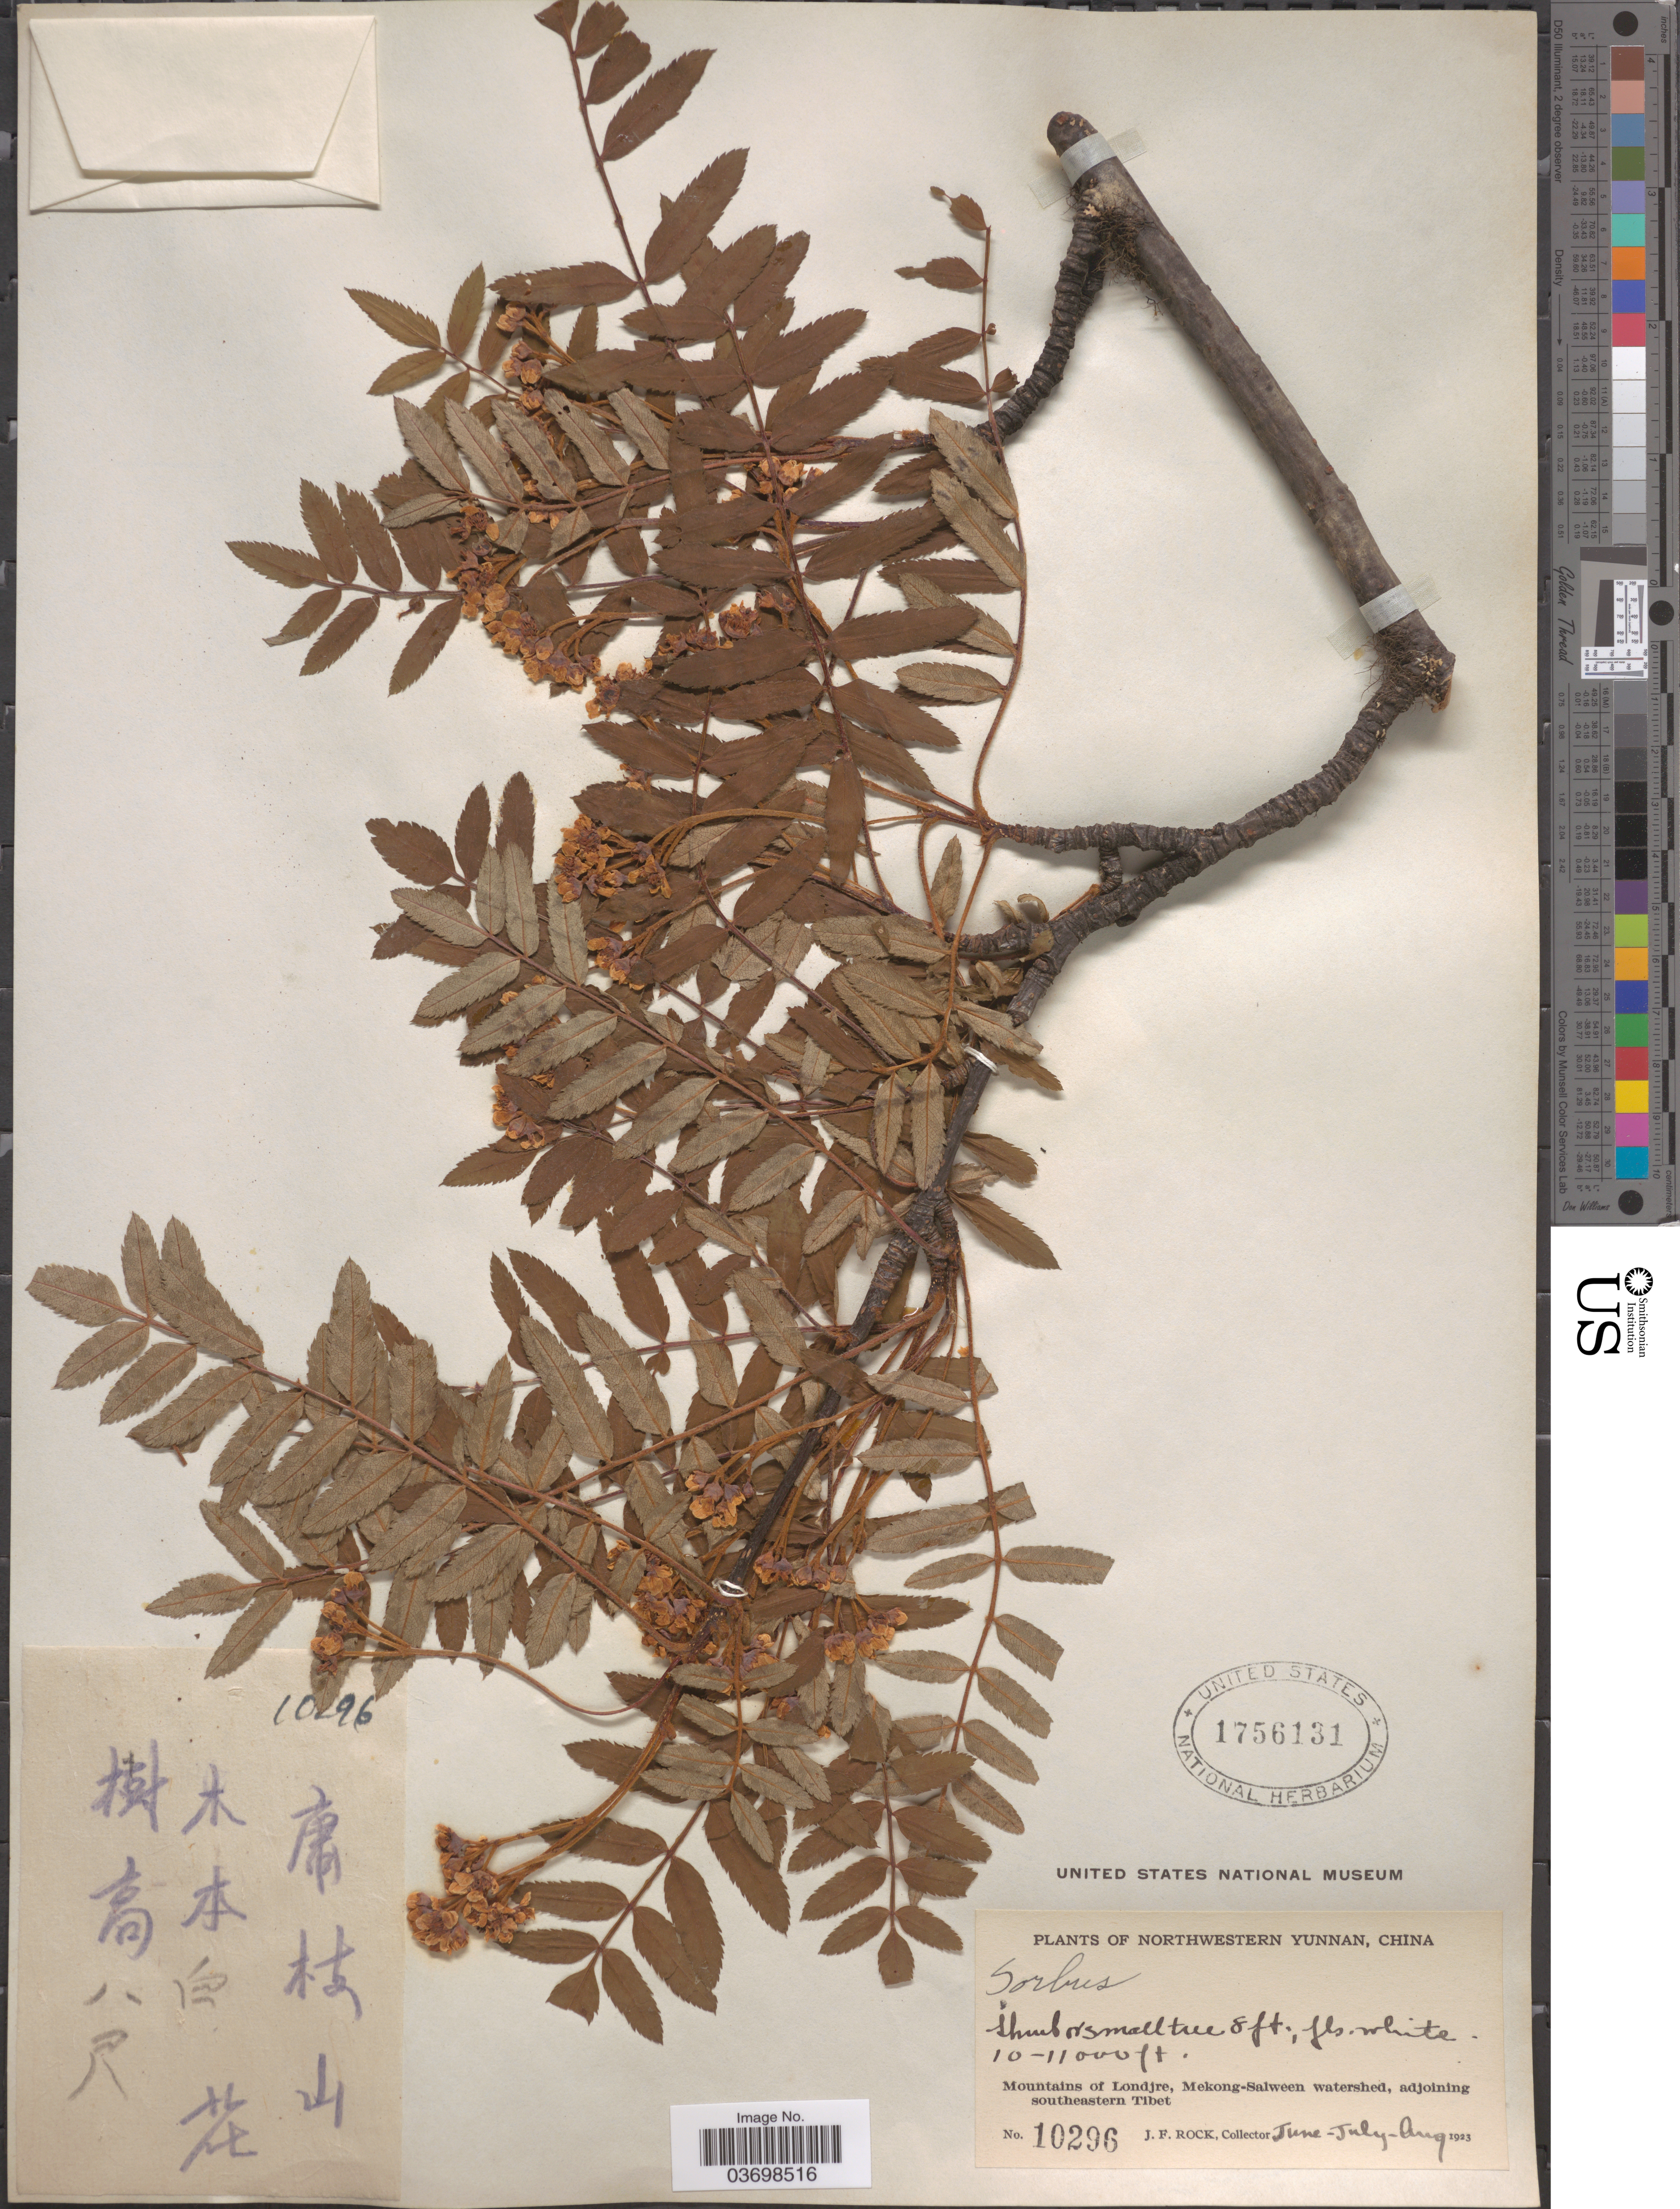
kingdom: Plantae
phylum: Tracheophyta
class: Magnoliopsida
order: Rosales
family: Rosaceae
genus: Sorbus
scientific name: Sorbus sp.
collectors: J. Rock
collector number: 10296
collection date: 1923-06/1923-08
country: China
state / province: Yunnan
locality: Northwestern Yunnan. Mountains of Londjre, Mekong-Salween watershed, adjoining southeastern Tibet.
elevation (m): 3048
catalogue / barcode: US 1756131